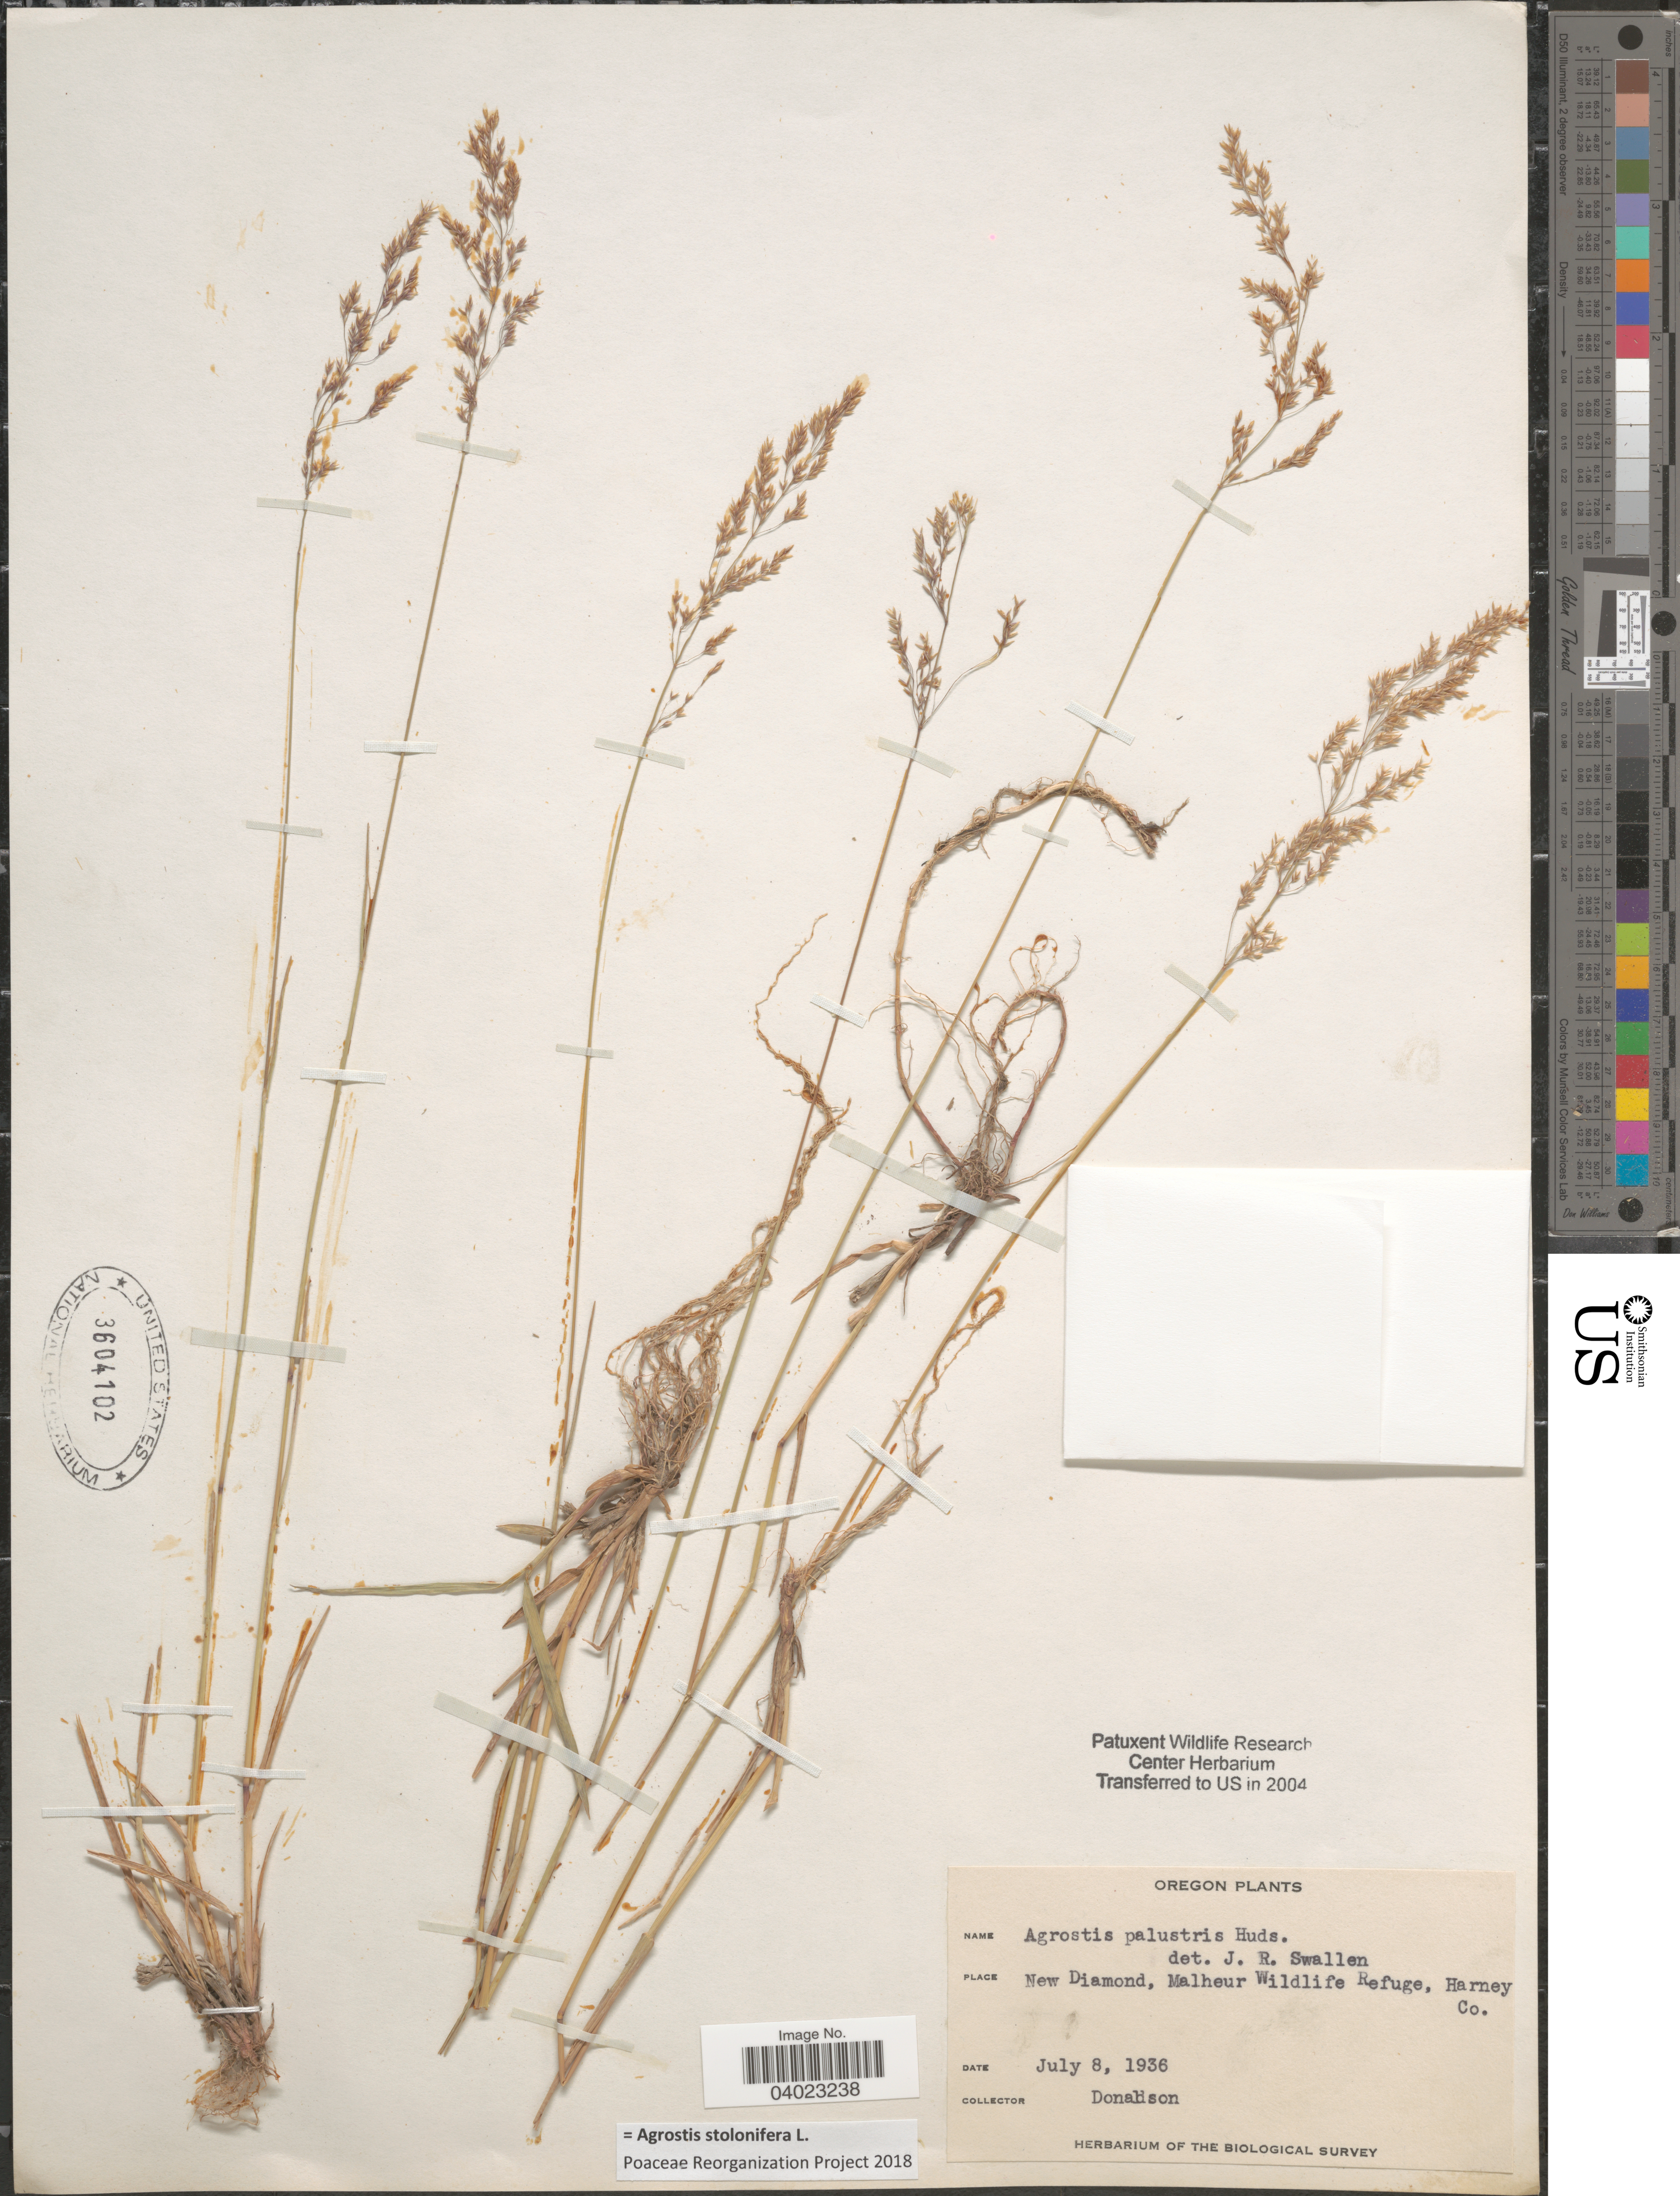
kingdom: Plantae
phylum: Tracheophyta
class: Liliopsida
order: Poales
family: Poaceae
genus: Agrostis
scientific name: Agrostis stolonifera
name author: L.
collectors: -. Donaldson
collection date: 1936-07-08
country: United States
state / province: Oregon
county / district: Harney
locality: New Diamond, Malheur Wildlife Refuge, Harney Co.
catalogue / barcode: US 3604102